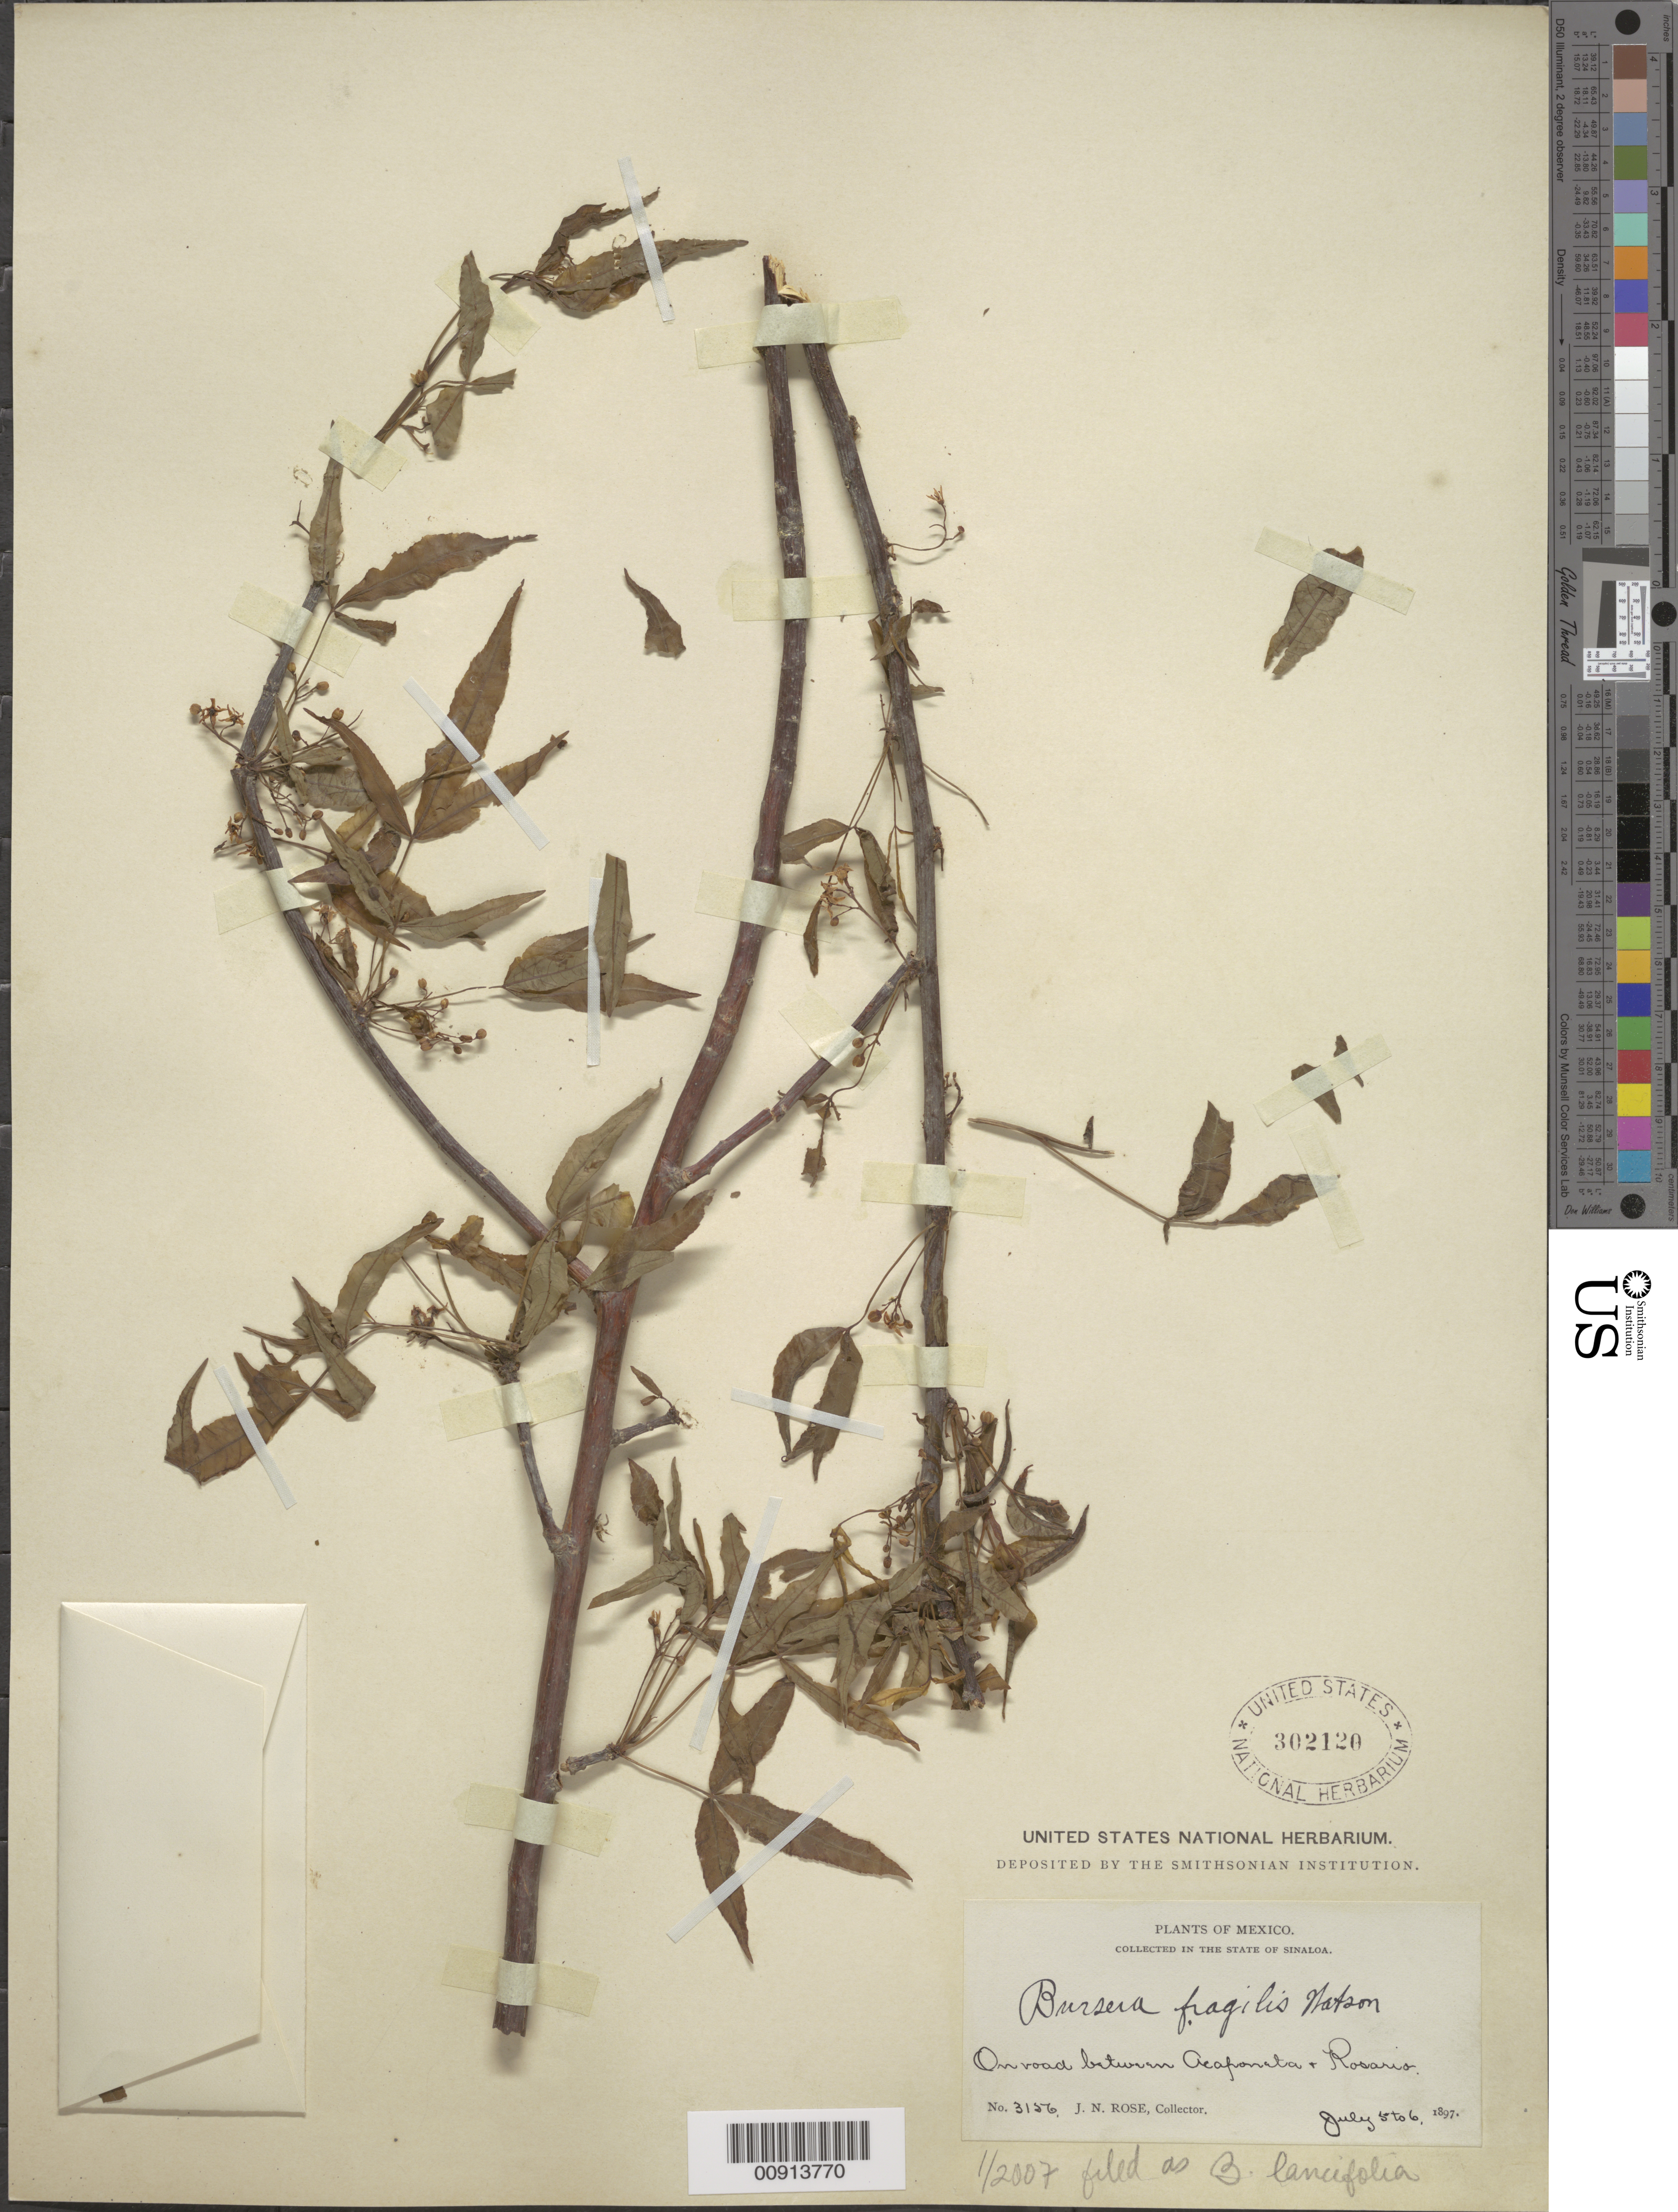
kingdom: Plantae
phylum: Tracheophyta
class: Magnoliopsida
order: Sapindales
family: Burseraceae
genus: Bursera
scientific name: Bursera lancifolia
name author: (Schltdl.) Engl.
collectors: J. N. Rose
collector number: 3156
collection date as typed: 05 Jul 1897 to 06 Jul 1897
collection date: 1897-07-05/1897-07-06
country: Mexico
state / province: Sinaloa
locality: Sinaloa: On road between Acaponeta & Rosario.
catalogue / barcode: US 302120